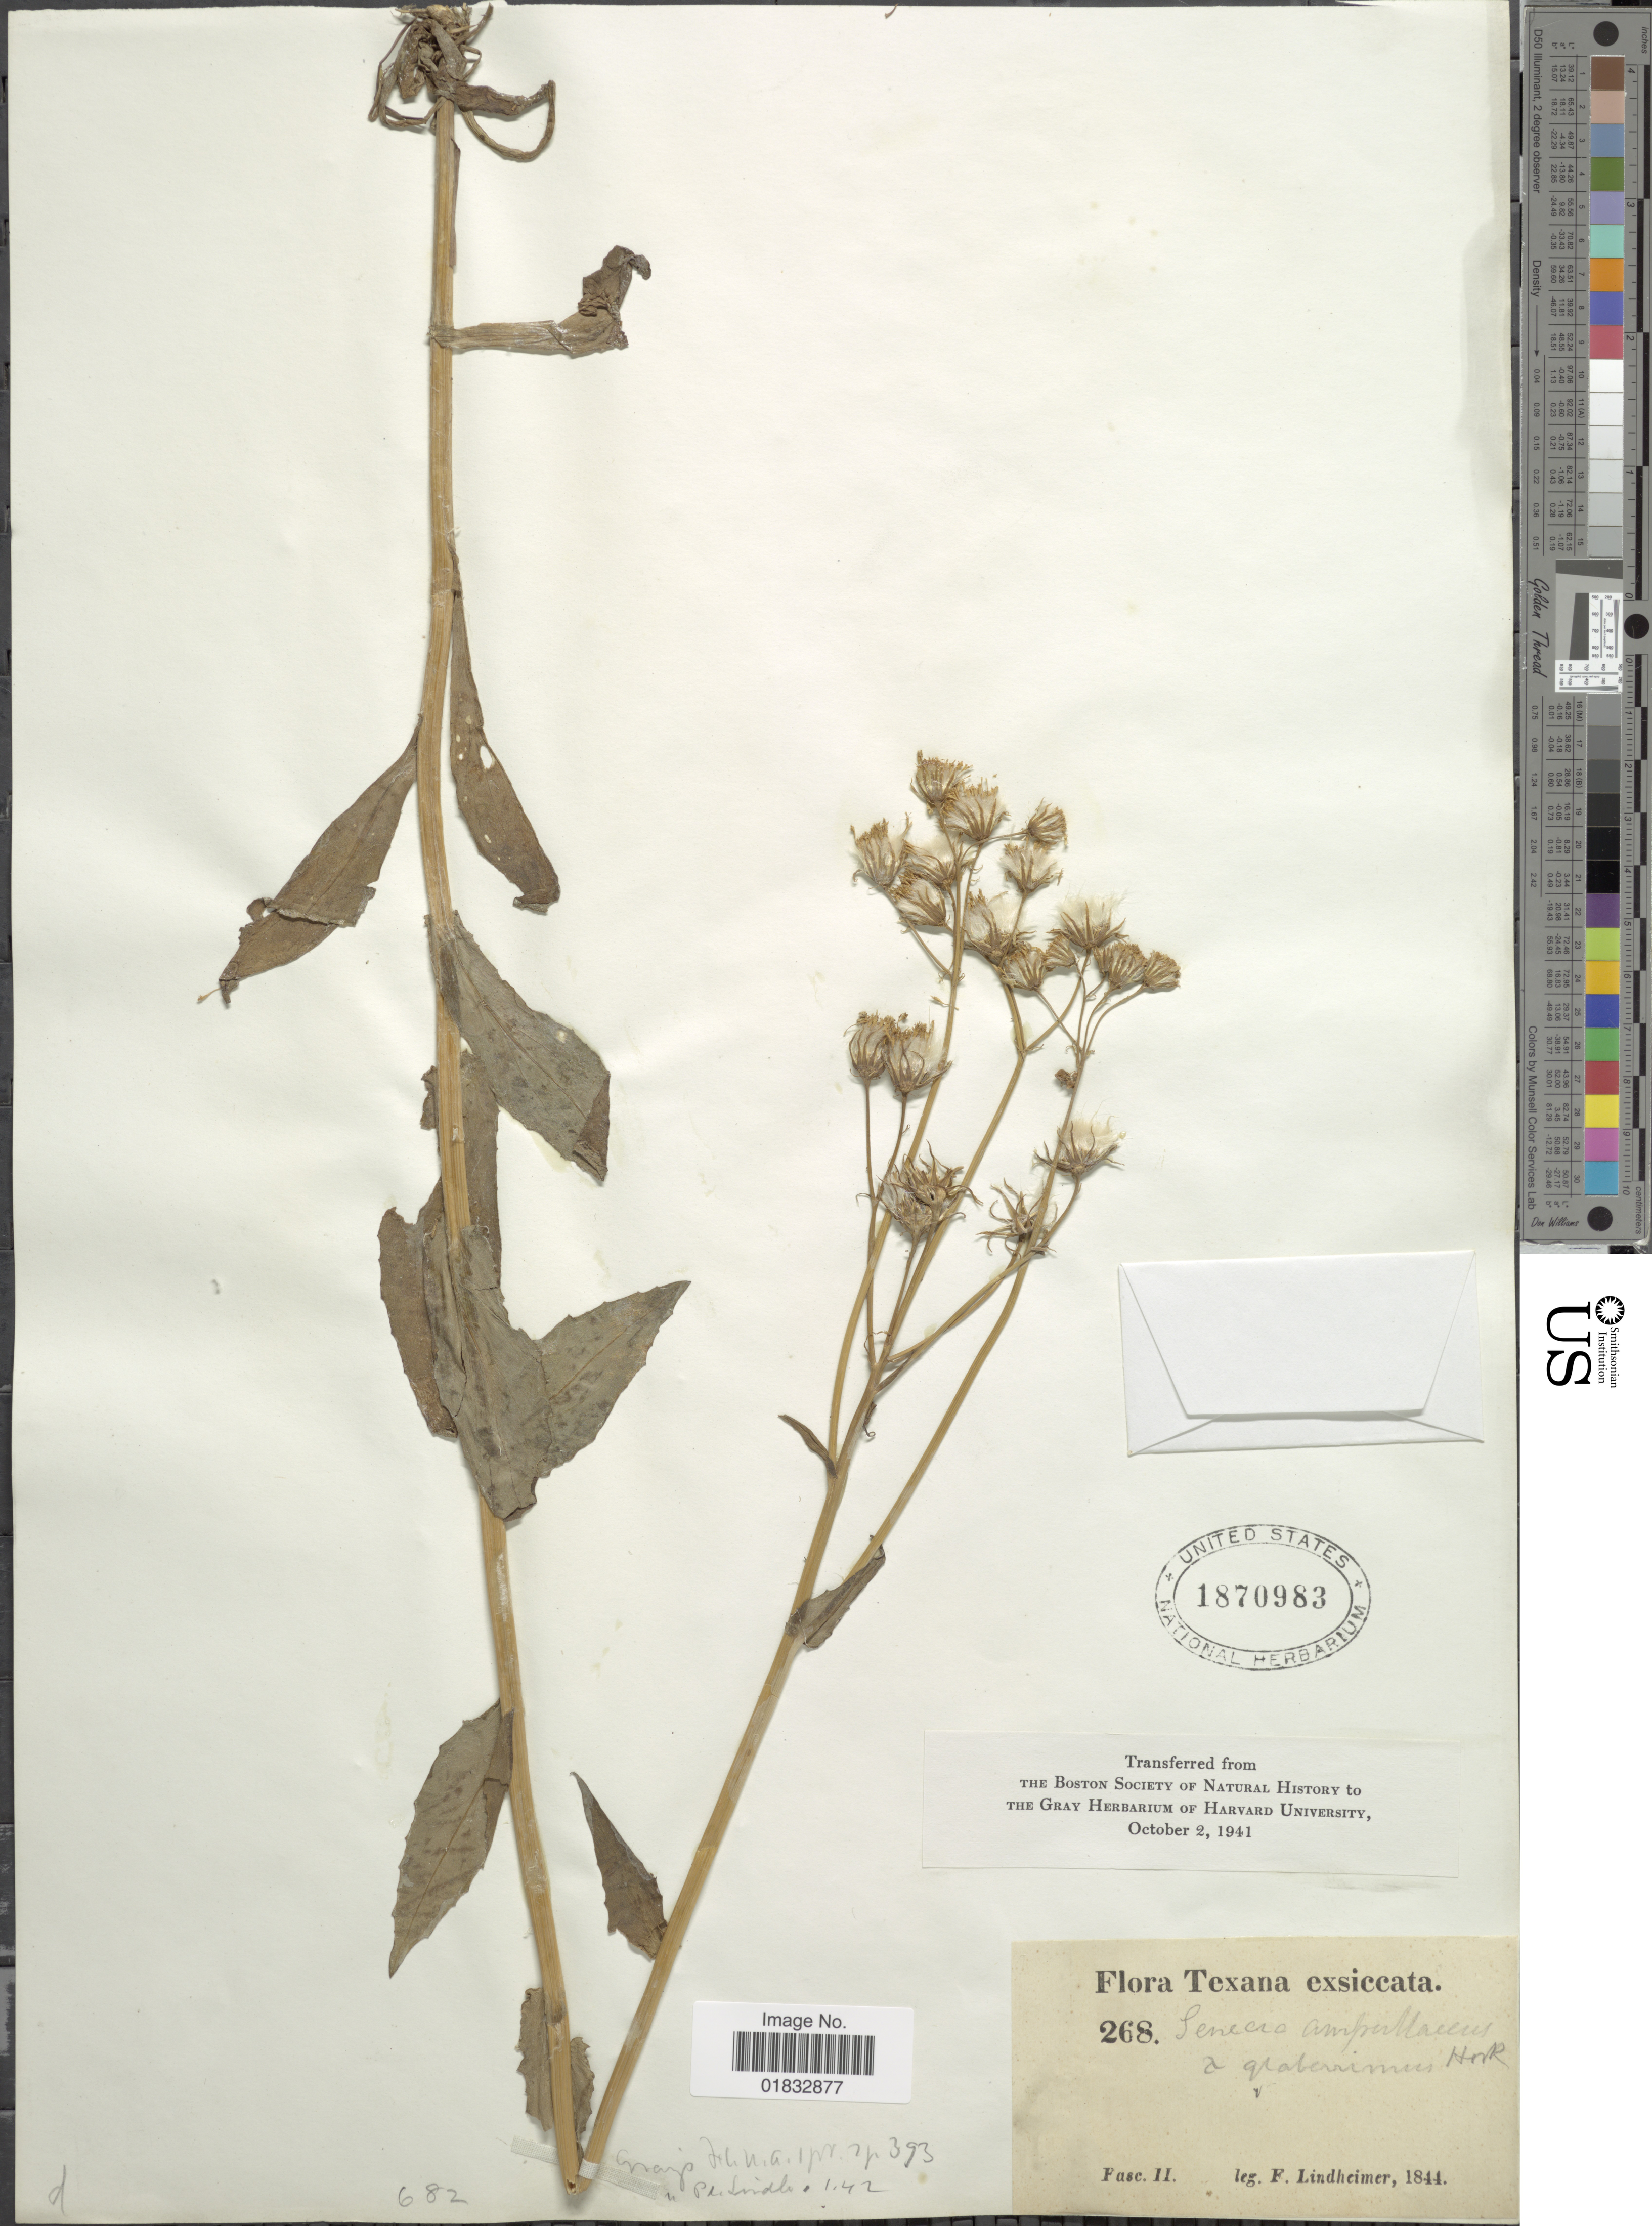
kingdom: Plantae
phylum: Tracheophyta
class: Magnoliopsida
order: Asterales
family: Asteraceae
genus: Senecio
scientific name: Senecio ampullaceus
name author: Hook.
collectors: F. J. Lindheimer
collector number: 268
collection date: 1844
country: United States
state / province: Texas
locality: Fasc II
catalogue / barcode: US 1870983